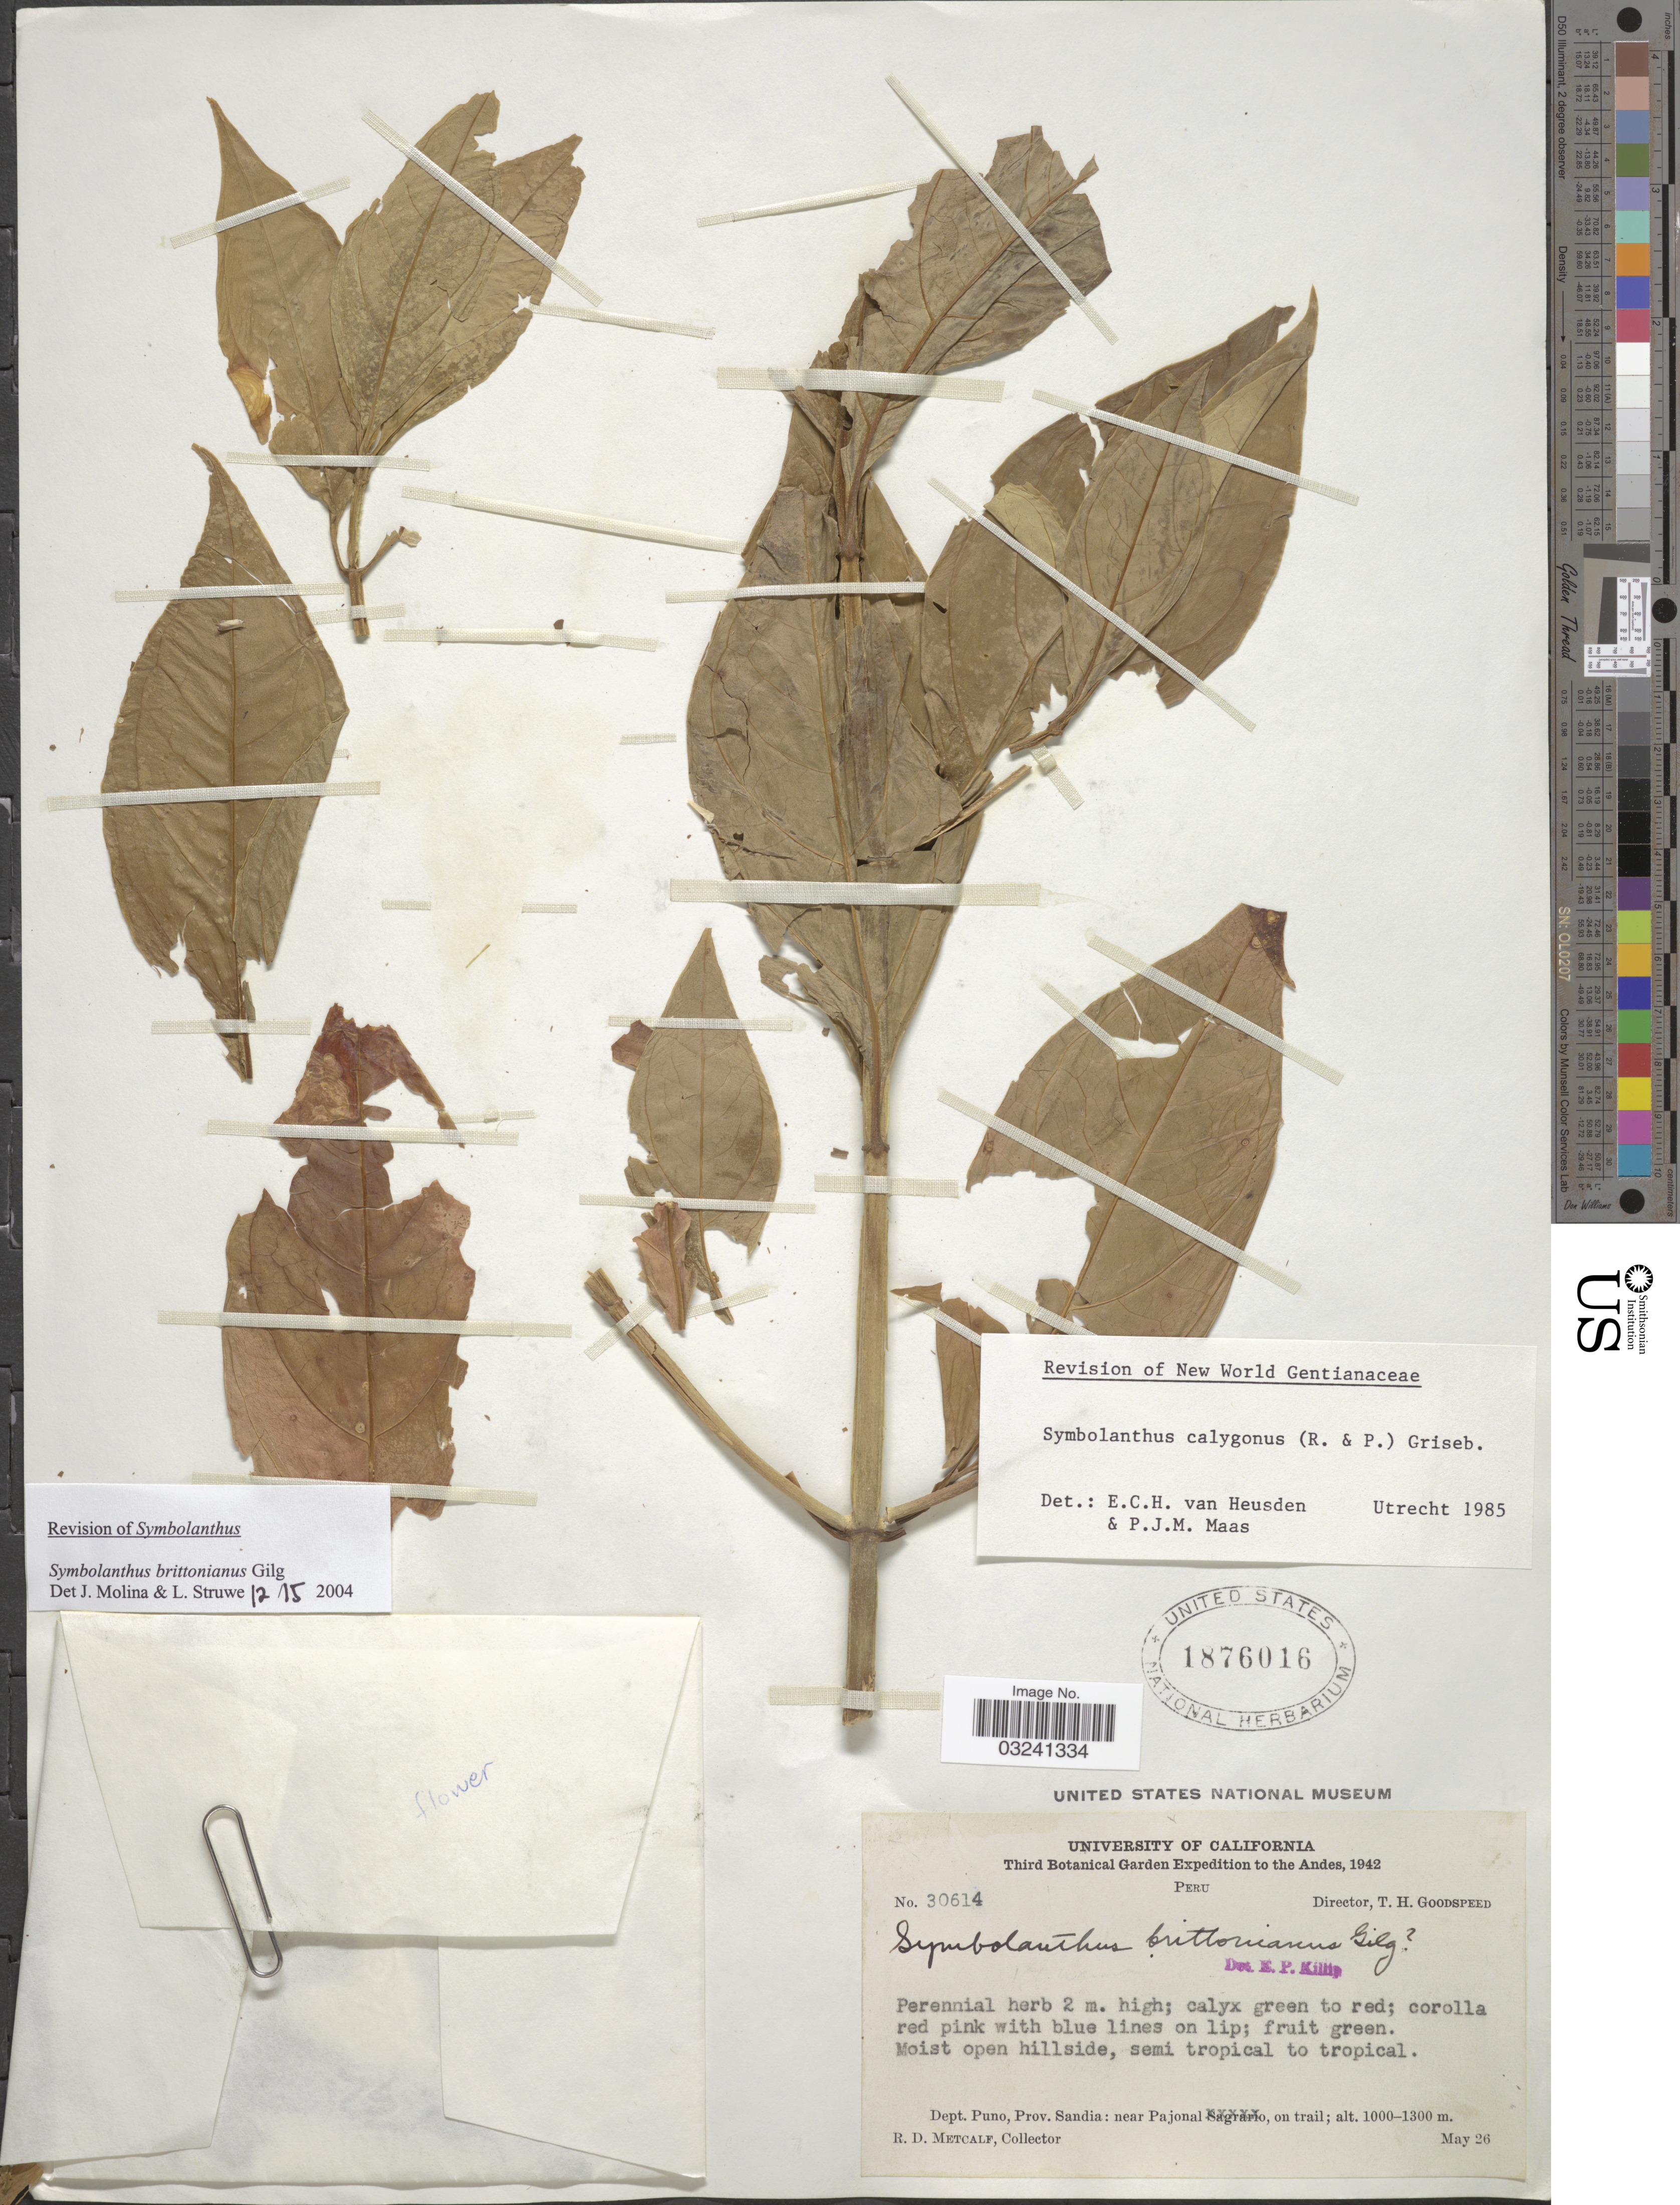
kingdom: Plantae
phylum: Tracheophyta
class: Magnoliopsida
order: Gentianales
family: Gentianaceae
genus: Symbolanthus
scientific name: Symbolanthus brittonianus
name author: Gilg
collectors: R. D. Metcalf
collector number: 30614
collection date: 1942-05-26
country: Peru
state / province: Puno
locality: Dept. Puno, Prov. Sandia: near Pajonal, on trail. Andes.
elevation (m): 1000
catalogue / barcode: US 1876016